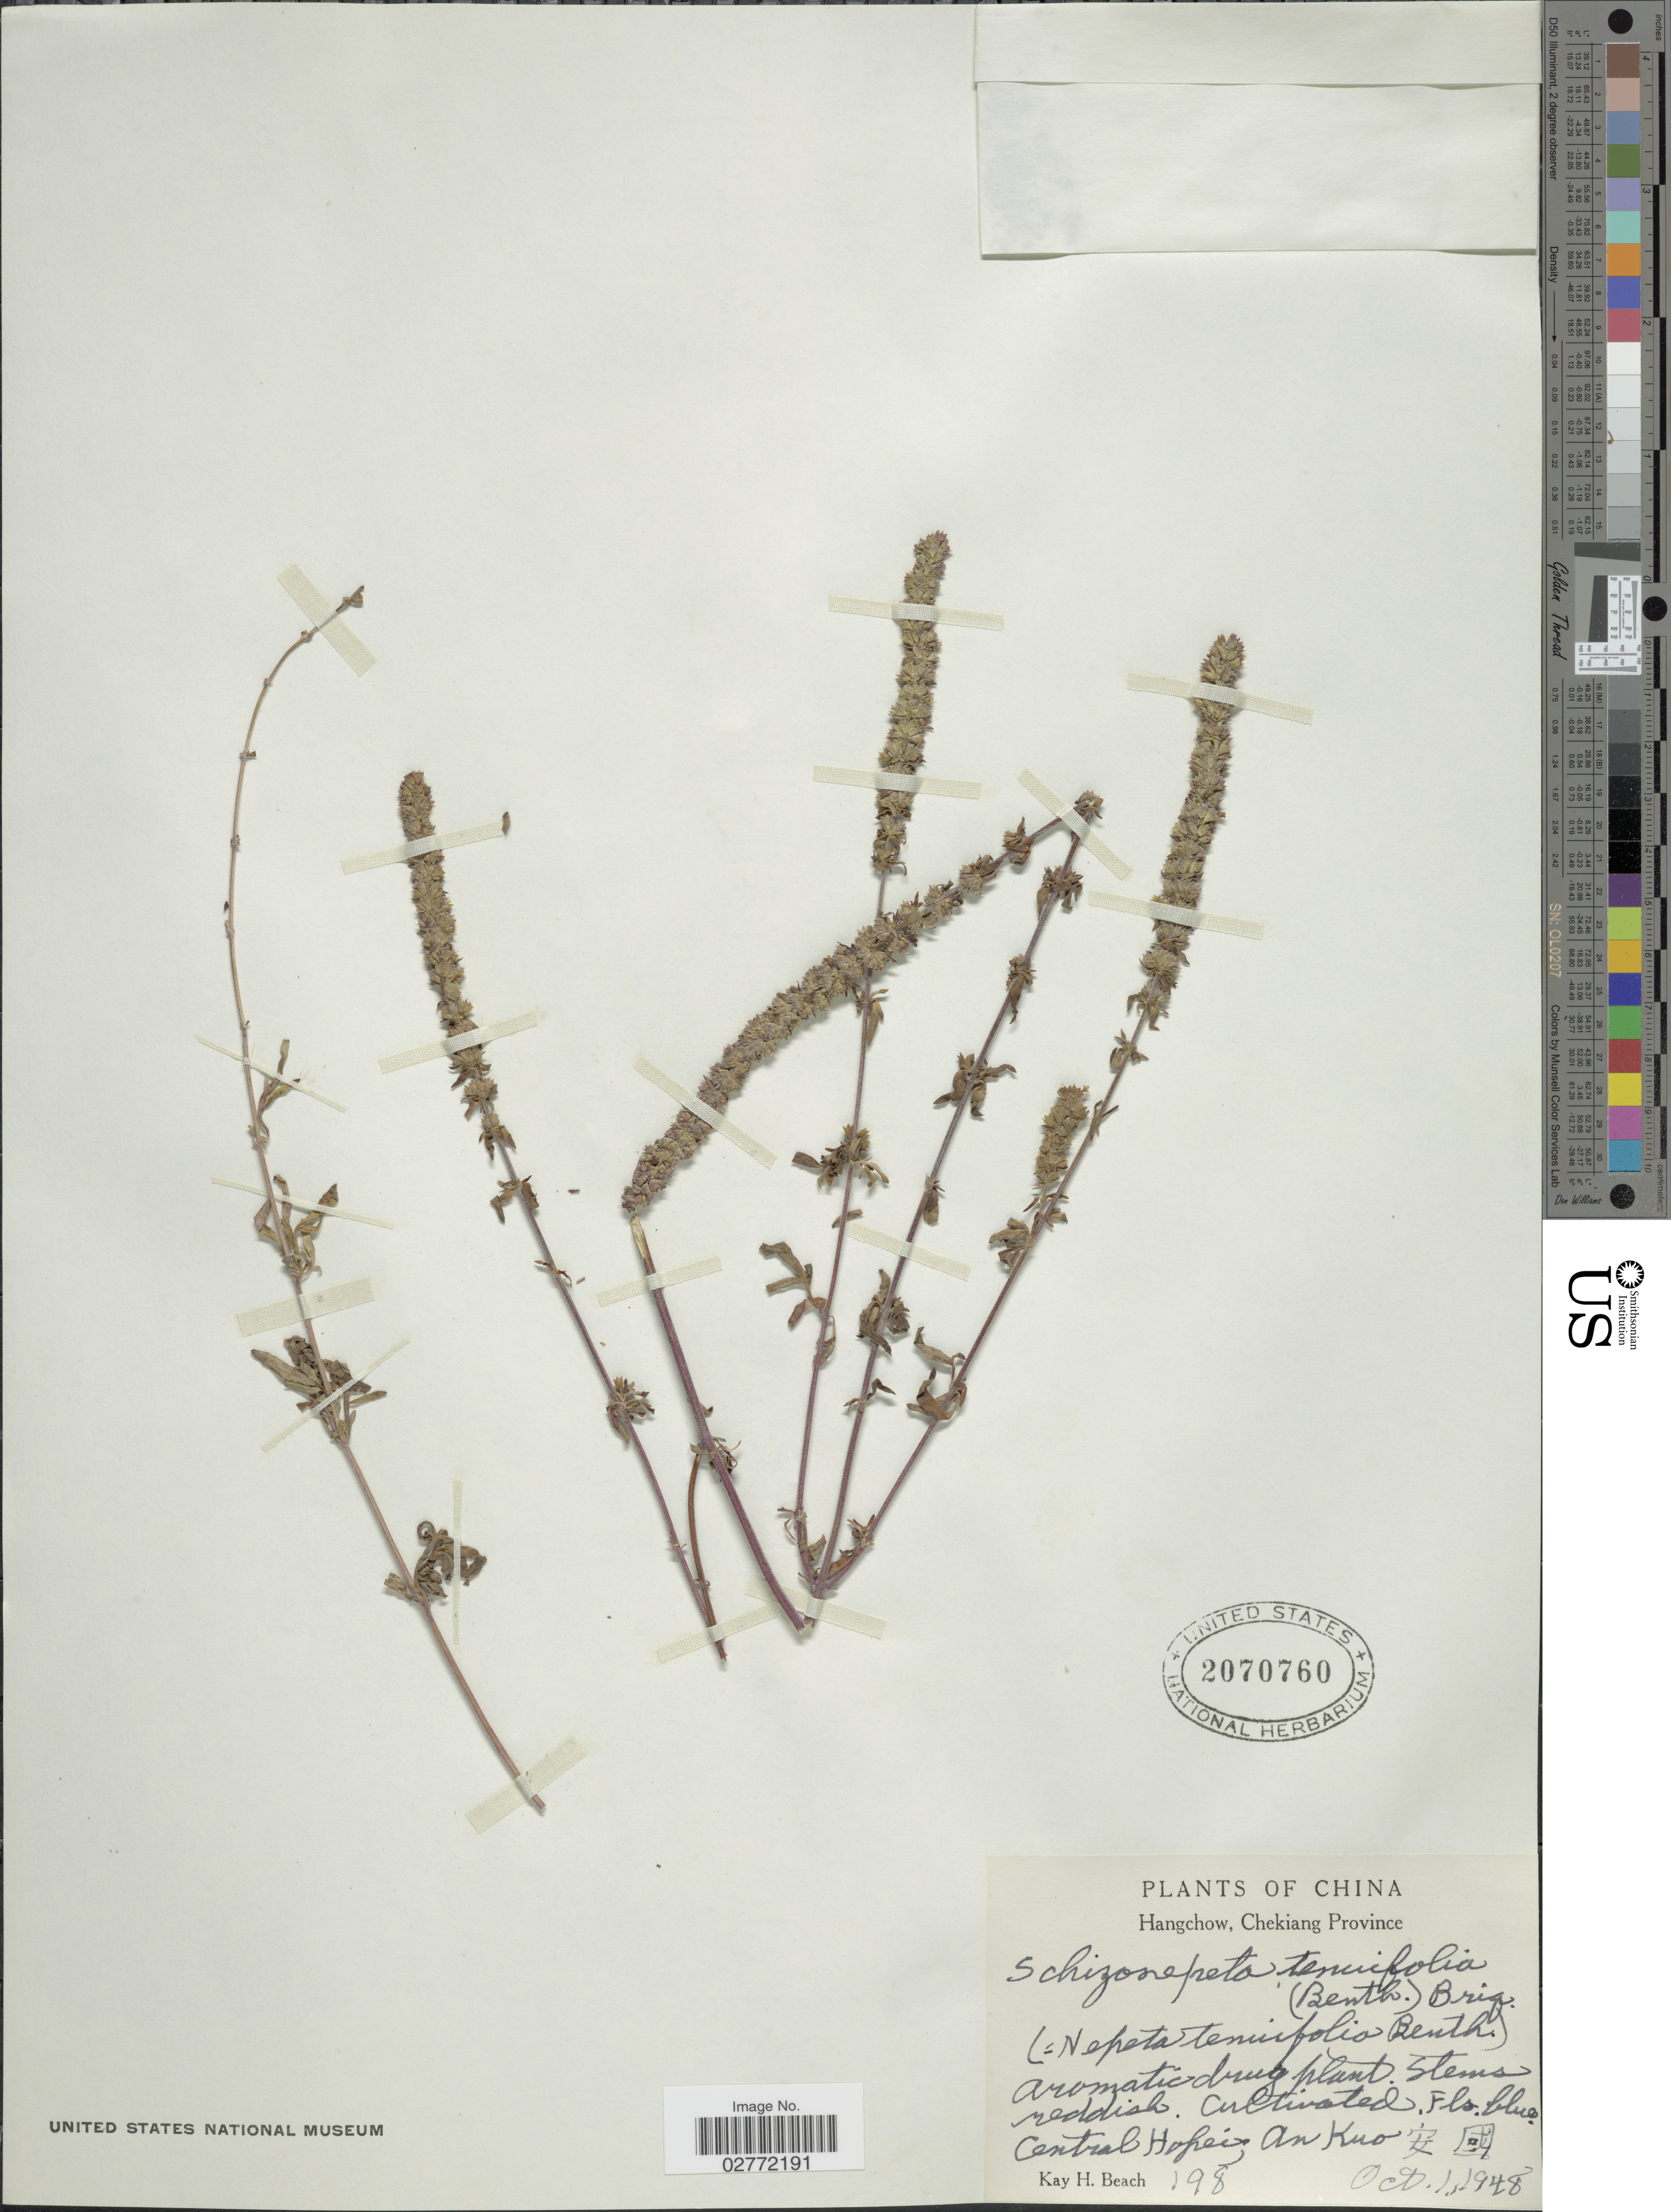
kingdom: Plantae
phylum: Tracheophyta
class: Magnoliopsida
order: Lamiales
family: Lamiaceae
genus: Nepeta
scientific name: Nepeta tenuifolia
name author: Benth.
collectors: K. H. Beach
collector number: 198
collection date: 1948-10-01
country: China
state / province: Hebei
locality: Central Hopei, An Kuo X.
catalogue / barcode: US 2070760